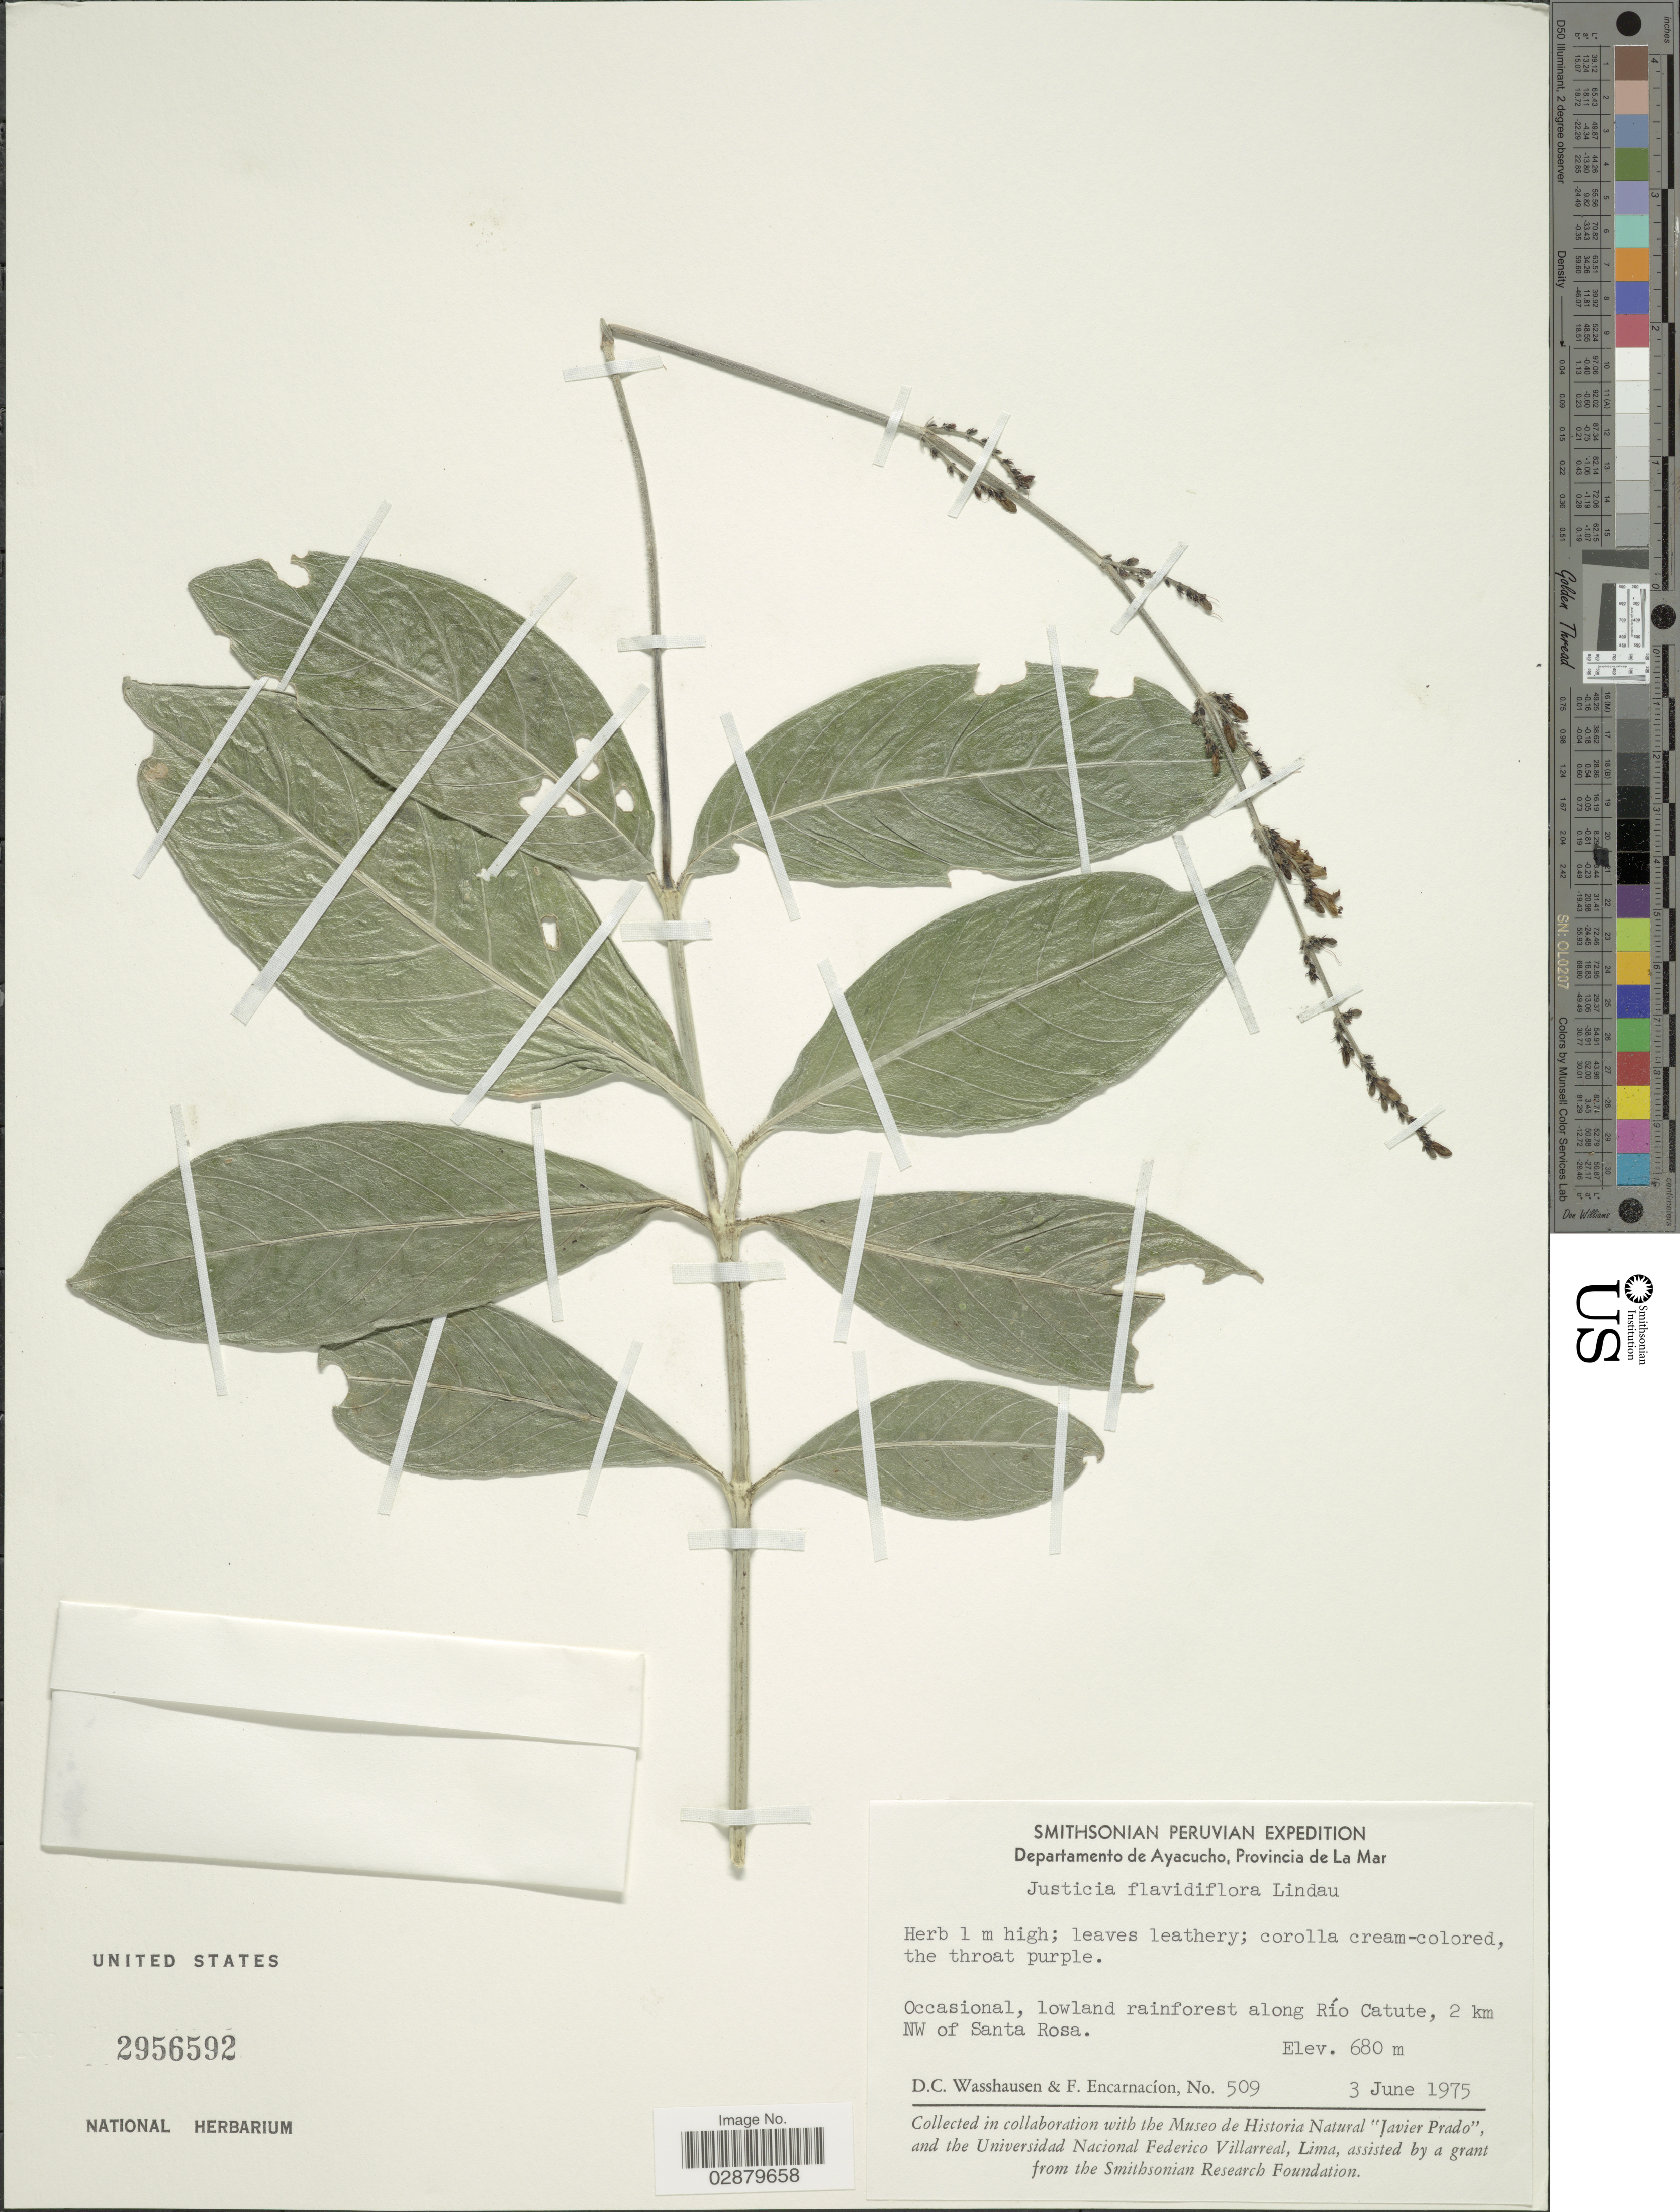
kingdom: Plantae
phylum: Tracheophyta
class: Magnoliopsida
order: Lamiales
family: Acanthaceae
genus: Justicia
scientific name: Justicia lineolata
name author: Ruiz & Pav.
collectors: D. Washausen & F. Encarnación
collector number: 509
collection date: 1975-06-03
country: Peru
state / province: Ayacucho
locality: Departamento de Ayacucho, Provincia de La Mar. Along Río Catute, 2 km NW of Santa Rosa.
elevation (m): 680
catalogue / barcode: US 2956592